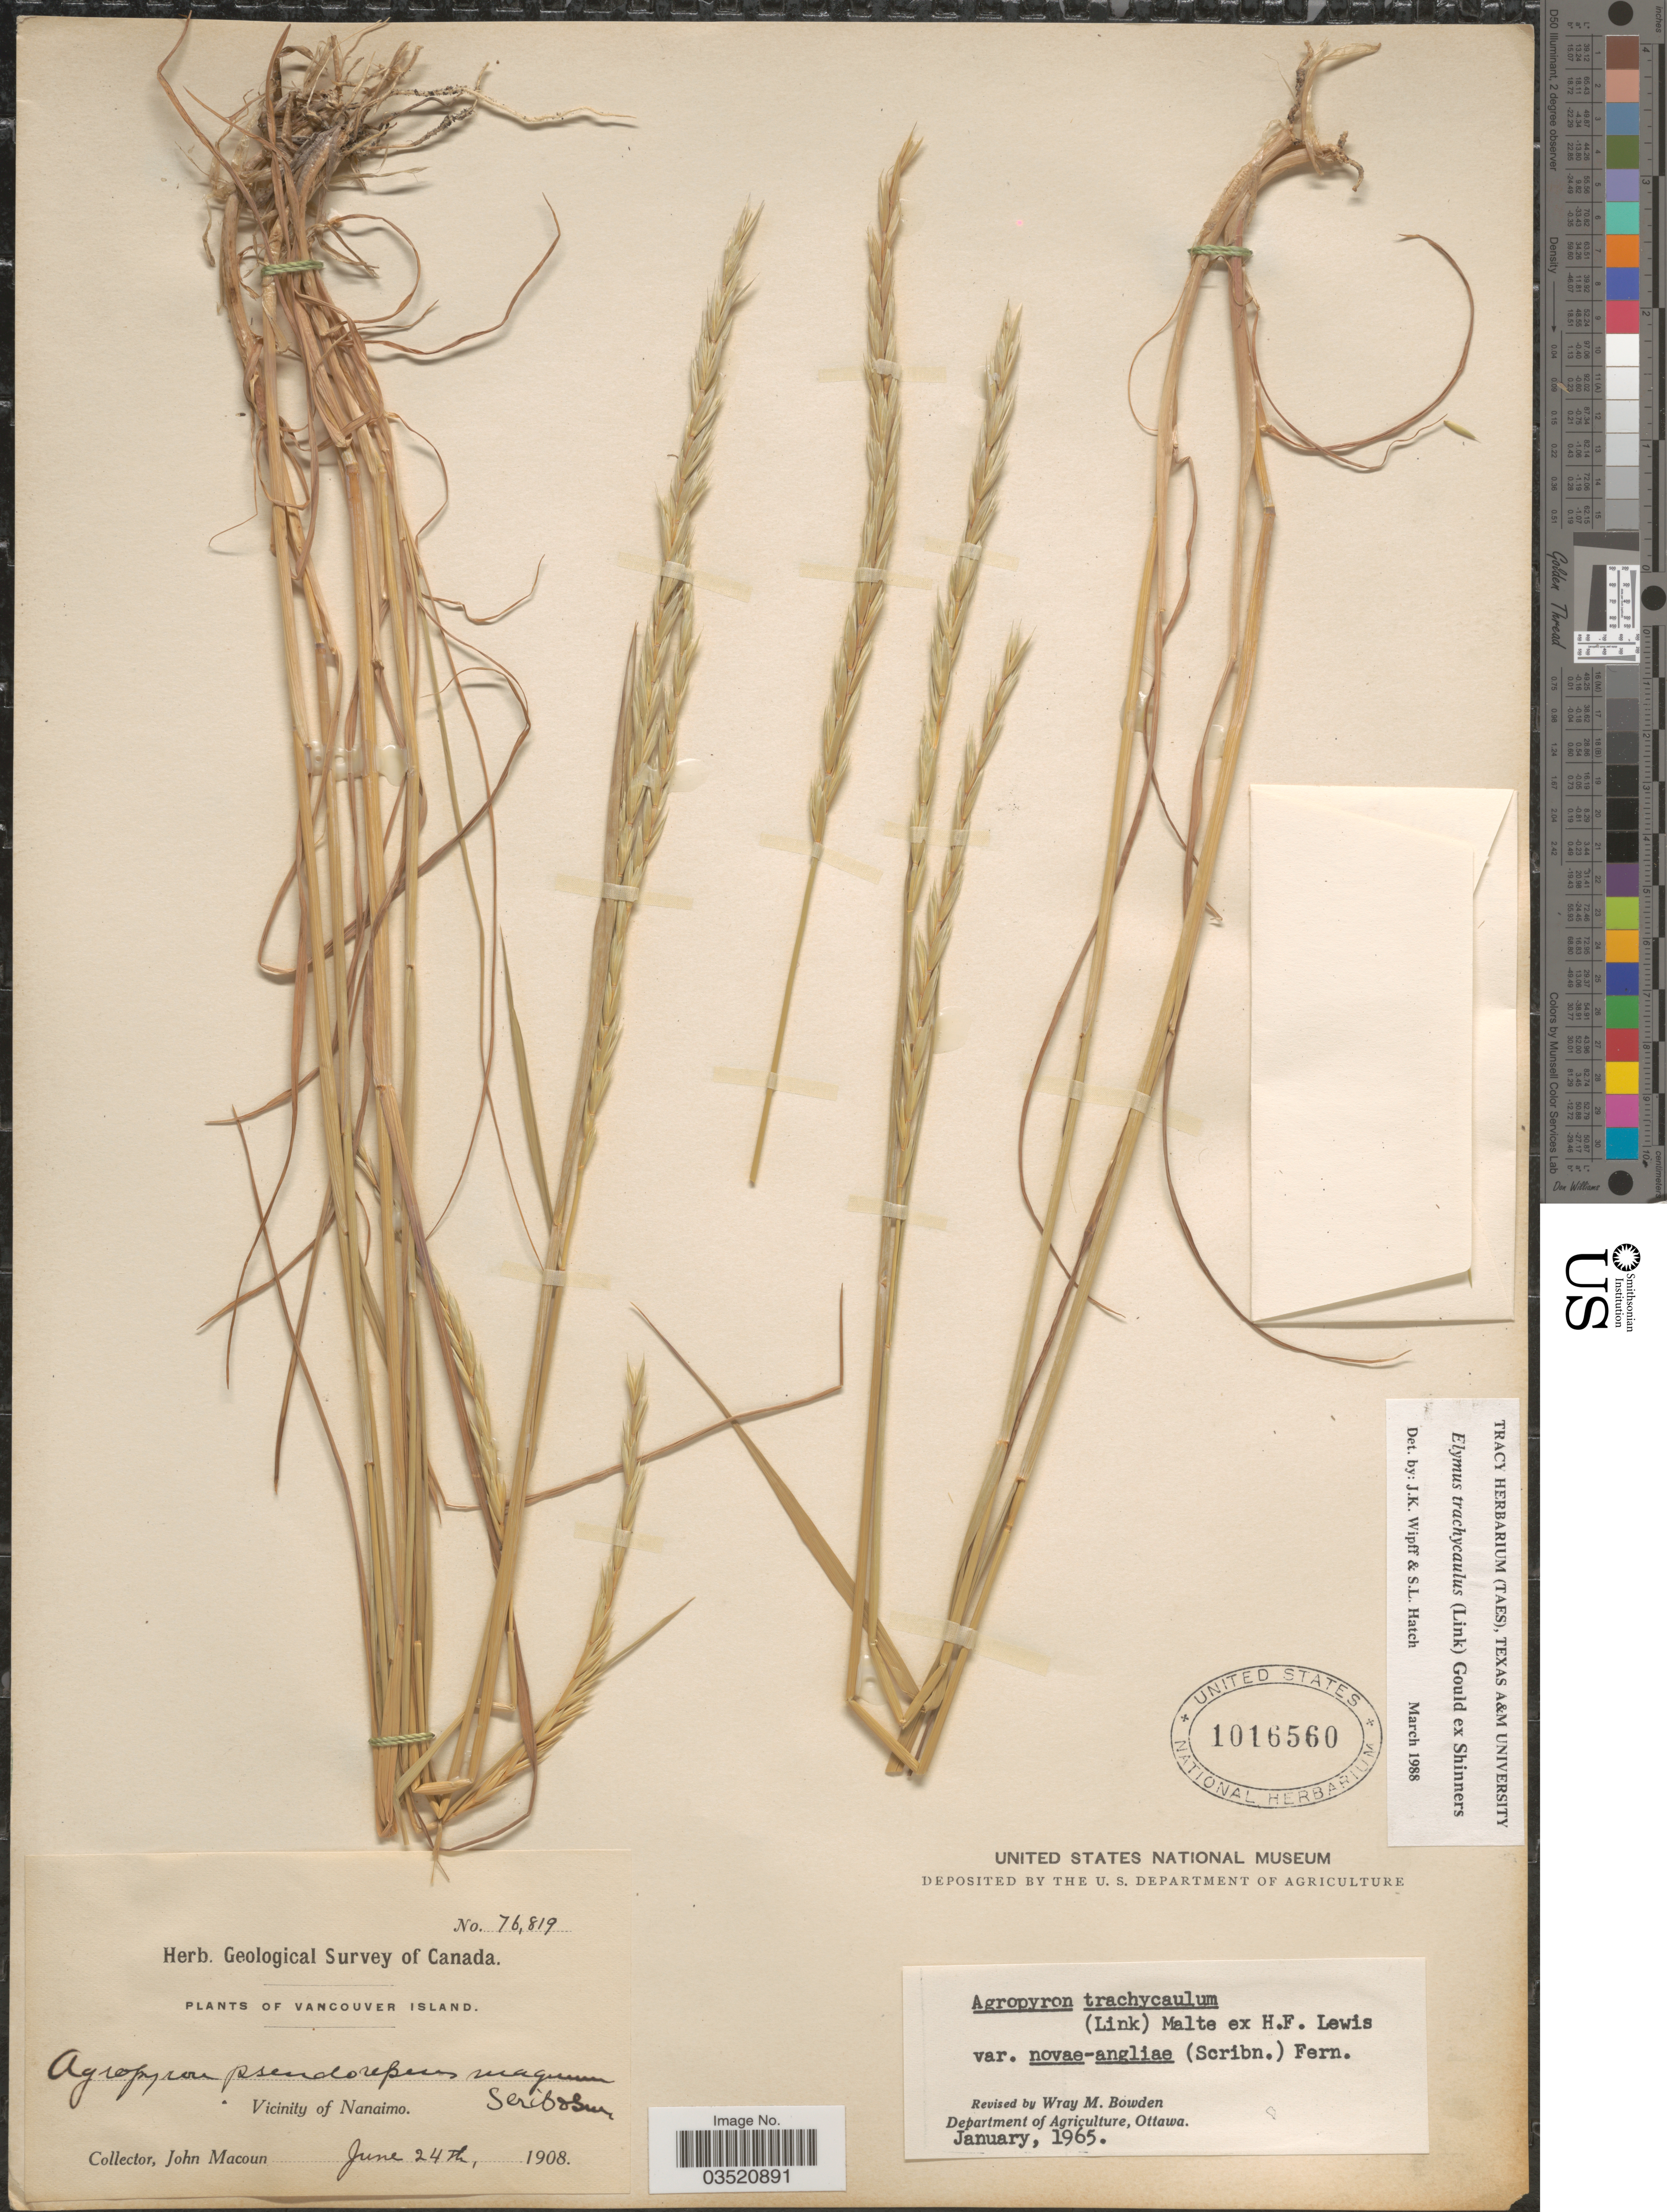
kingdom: Plantae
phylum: Tracheophyta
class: Liliopsida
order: Poales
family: Poaceae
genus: Elymus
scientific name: Elymus trachycaulus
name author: (Link) Gould ex Shinners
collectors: J. Macoun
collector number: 76819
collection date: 1908-06-24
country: Canada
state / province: British Columbia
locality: Geological Survey of Canada. Vancouver Island. Vicinity of Nanaimo.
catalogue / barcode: US 1016560